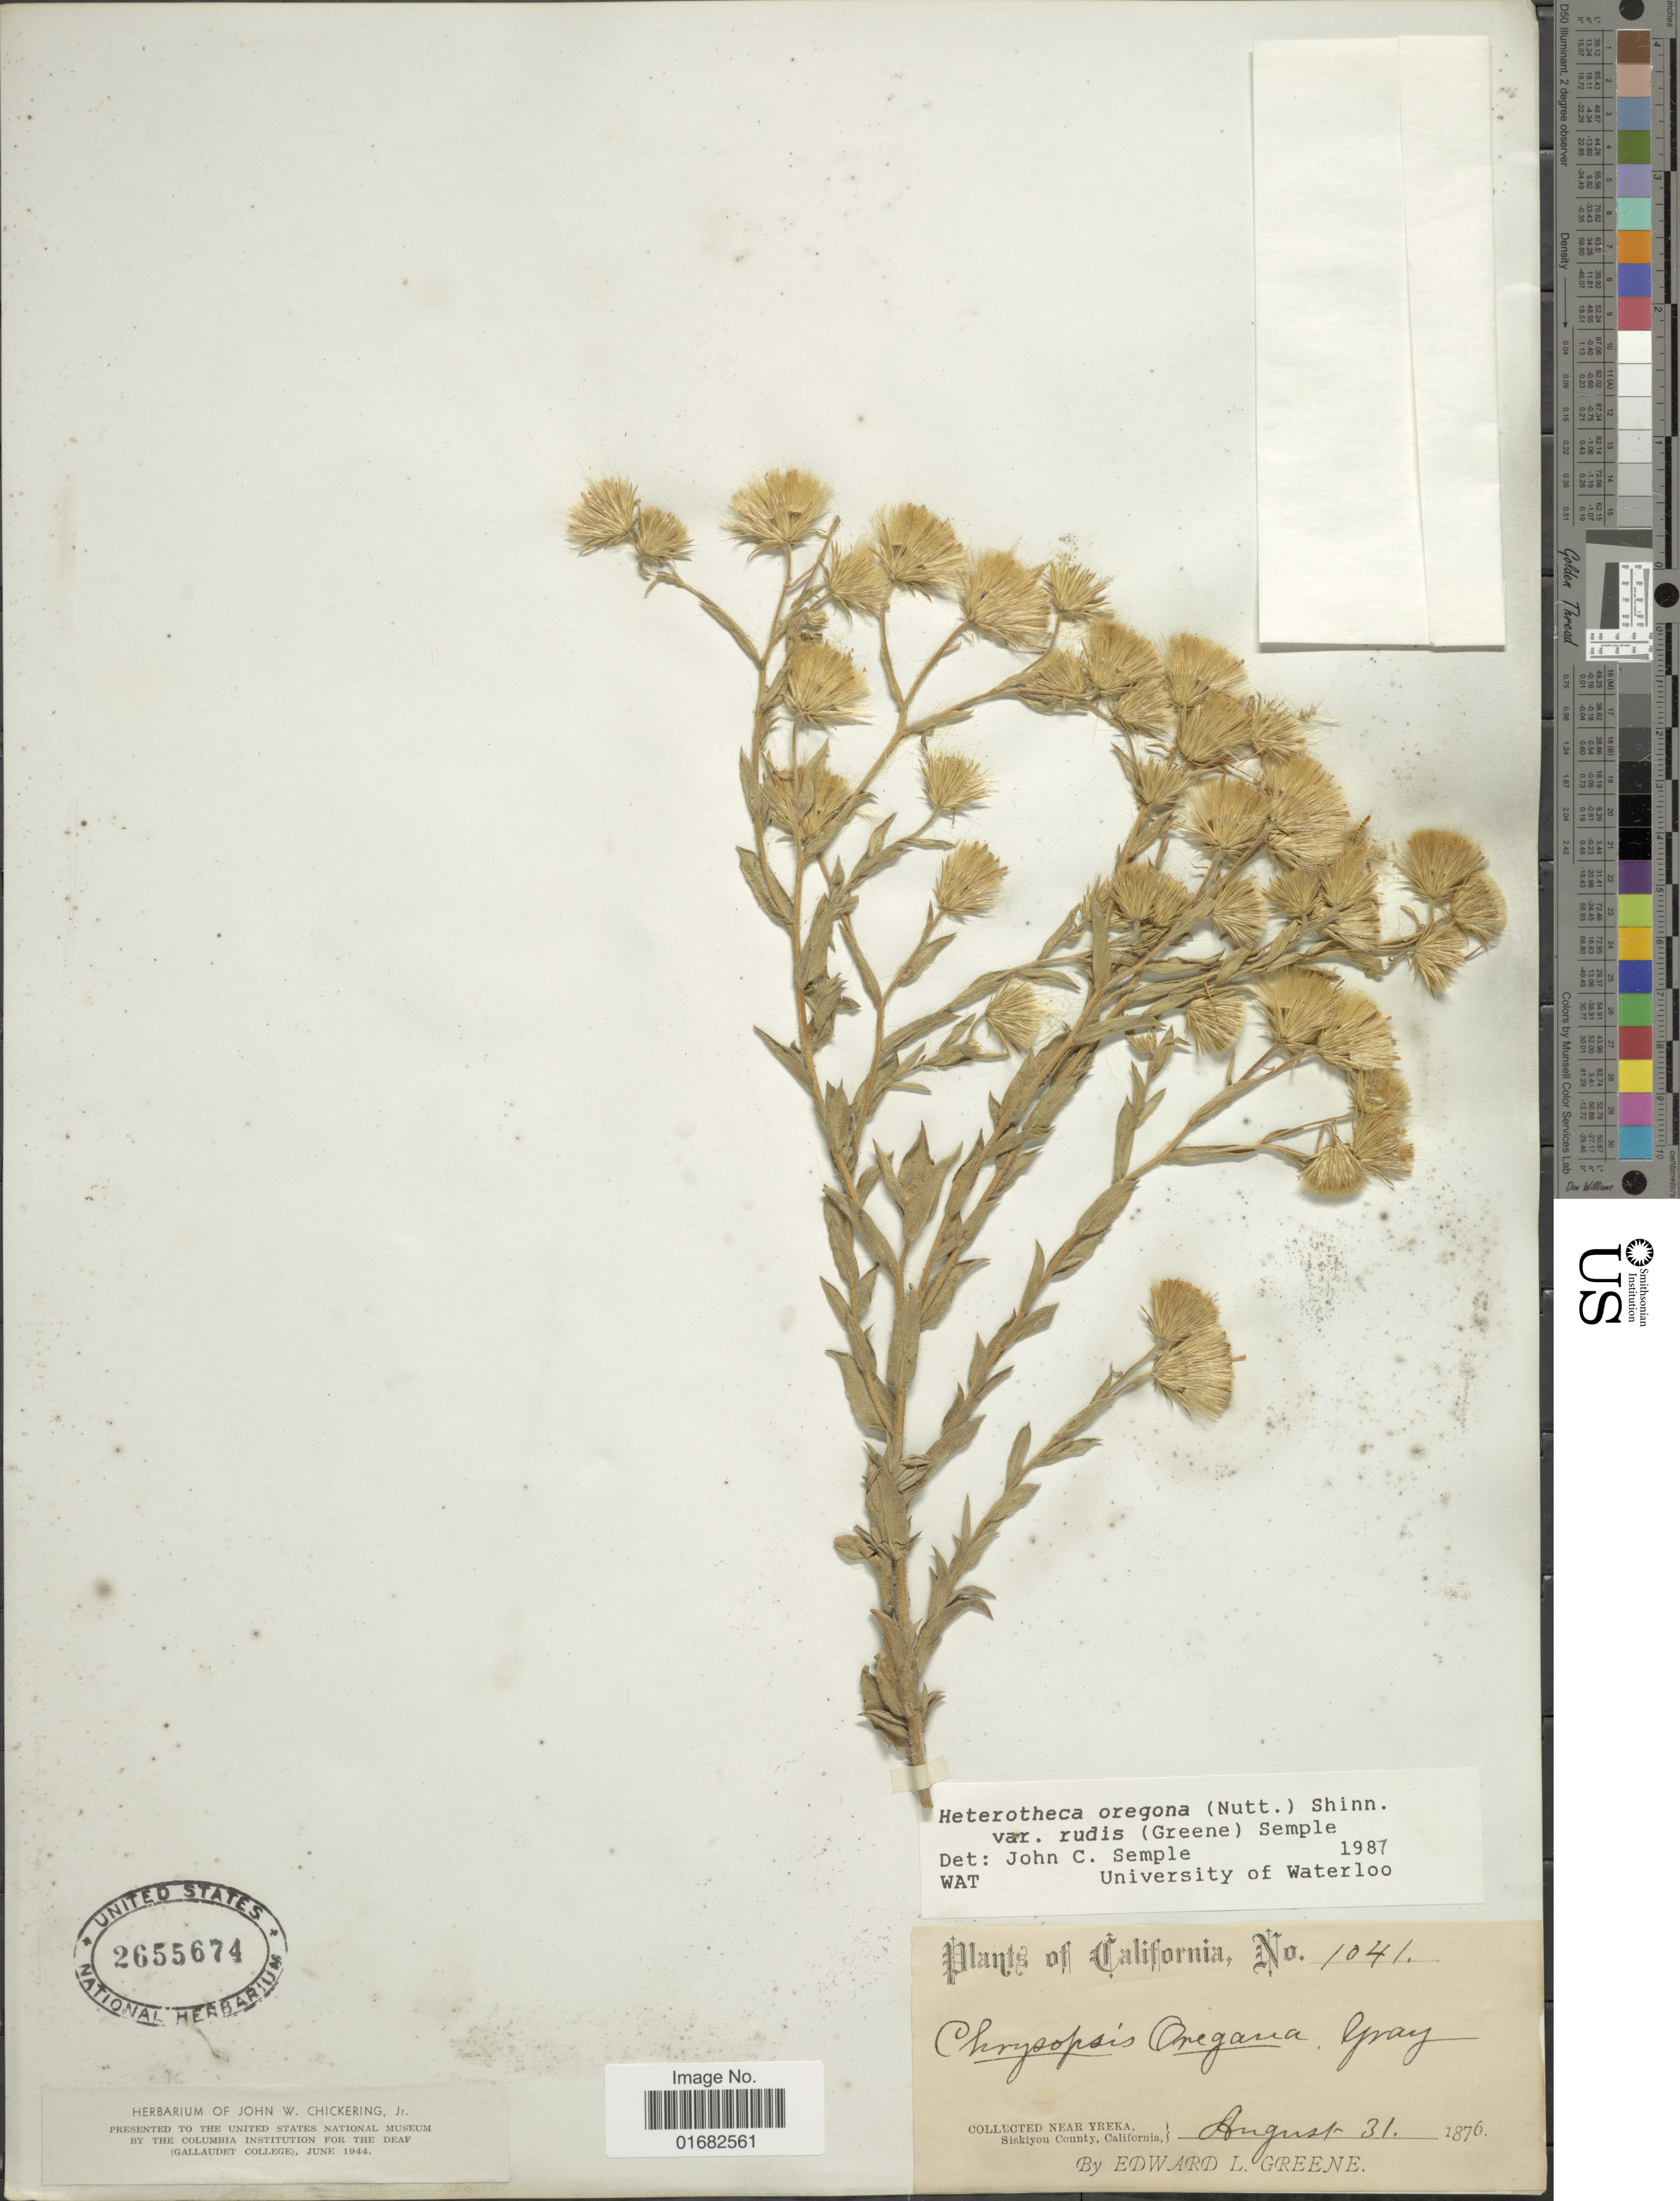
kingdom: Plantae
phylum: Tracheophyta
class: Magnoliopsida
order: Asterales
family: Asteraceae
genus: Heterotheca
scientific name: Heterotheca oregona var. rudis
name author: (Greene) Semple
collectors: E. L. Greene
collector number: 1041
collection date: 1876-08-31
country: United States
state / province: California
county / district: Siskiyou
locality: Near Yreka, Siskiyou County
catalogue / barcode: US 2655674